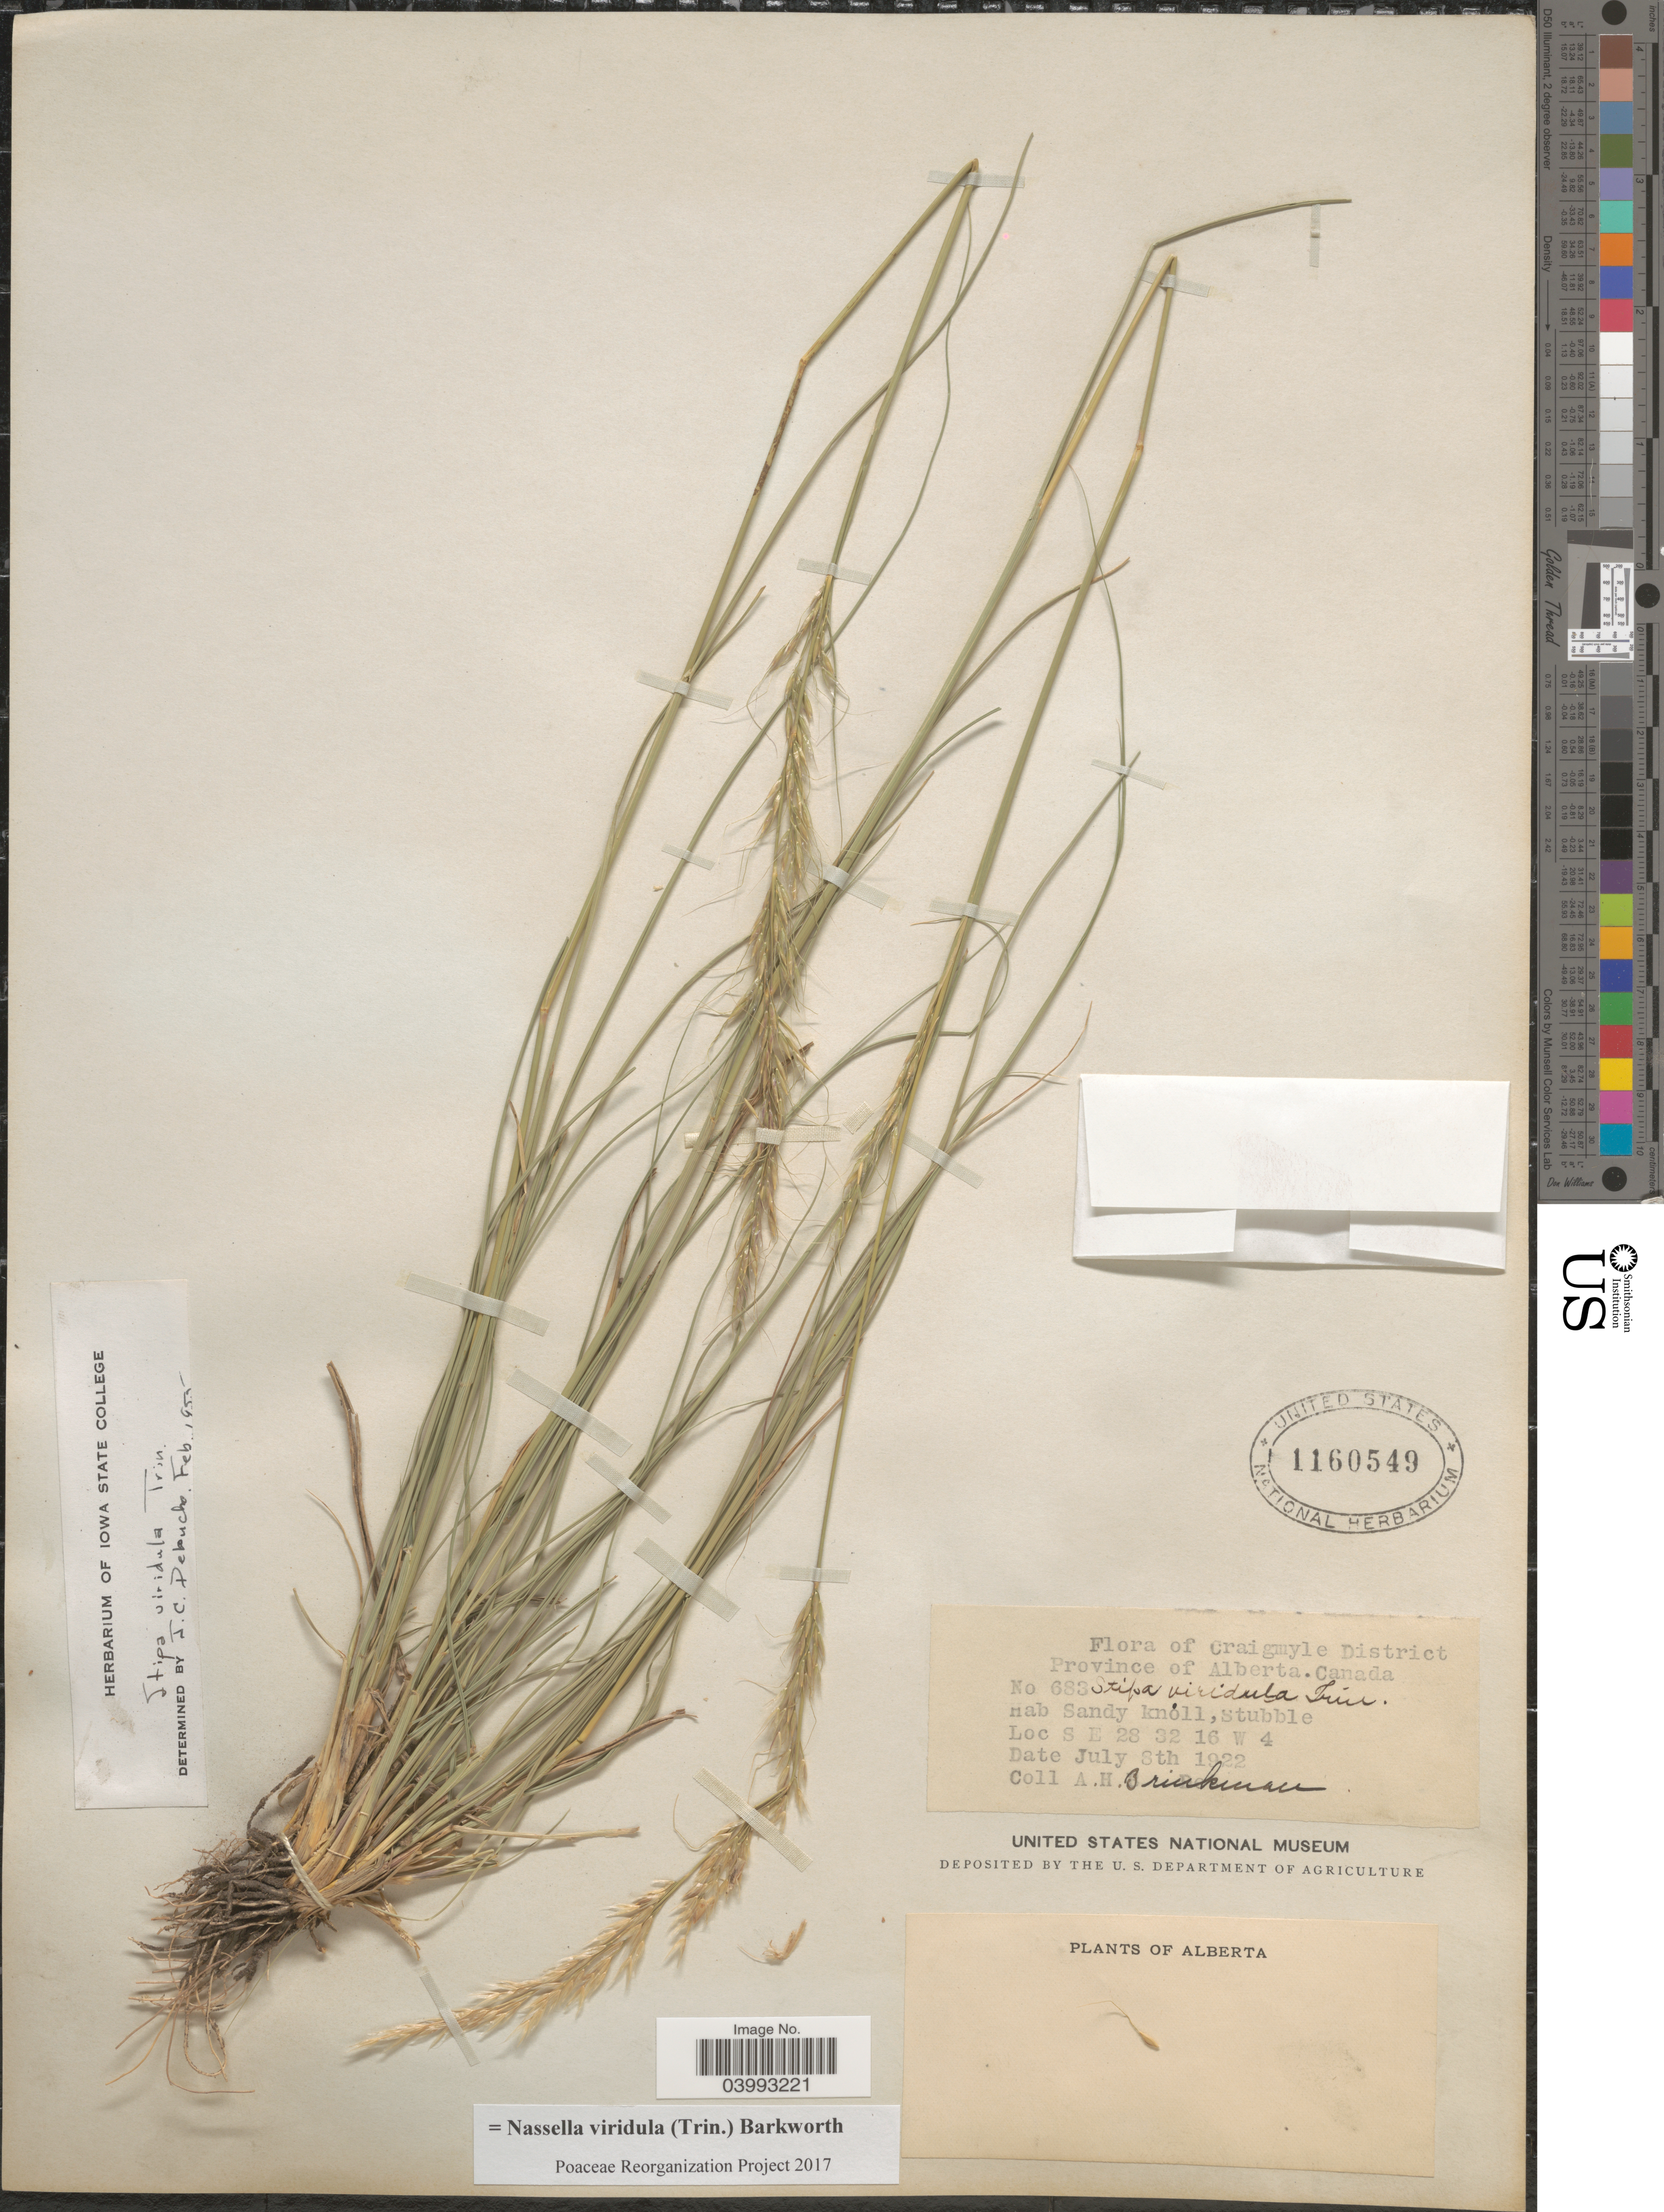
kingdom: Plantae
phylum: Tracheophyta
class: Liliopsida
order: Poales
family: Poaceae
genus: Nassella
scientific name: Nassella viridula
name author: (Trin.) Barkworth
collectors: A. Brinkman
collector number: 683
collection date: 1922-07-08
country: Canada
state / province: Alberta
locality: Craigmyle District. Stubble. S E 28 32 16 W 4.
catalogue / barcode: US 1160549